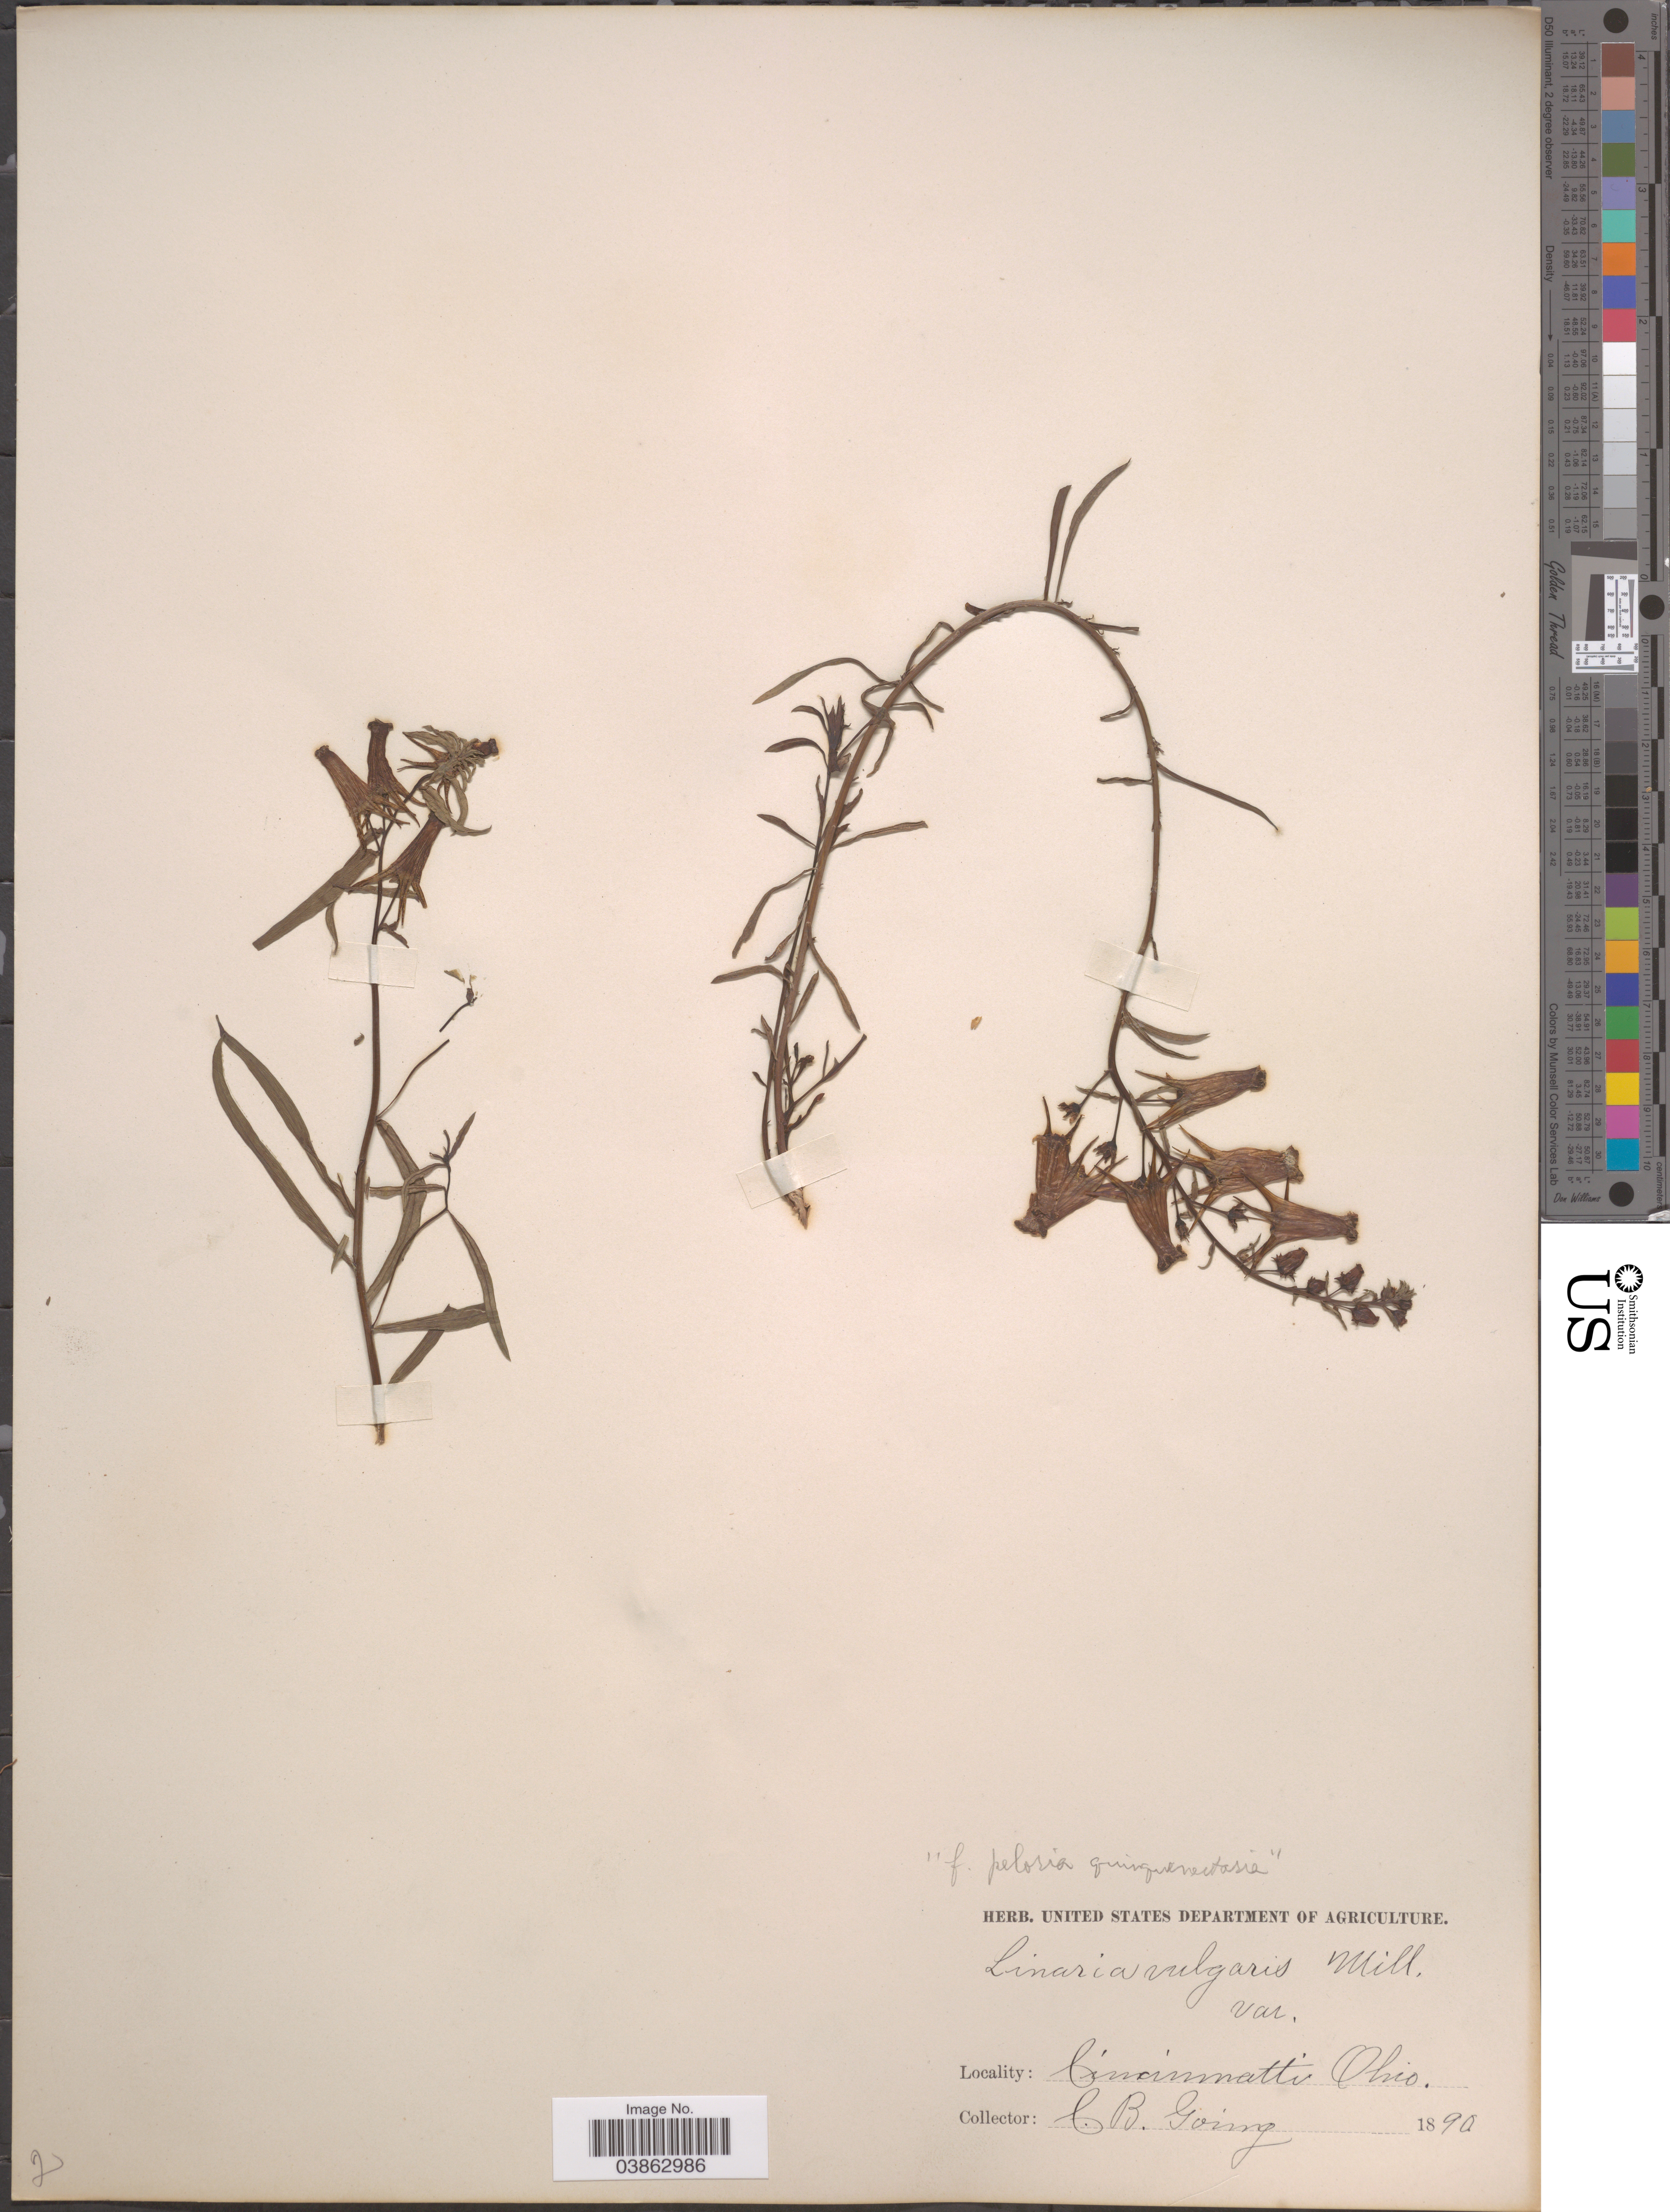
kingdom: Plantae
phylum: Tracheophyta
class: Magnoliopsida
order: Lamiales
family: Plantaginaceae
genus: Linaria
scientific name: Linaria vulgaris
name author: Mill.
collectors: C. Going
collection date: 1890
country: United States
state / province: Ohio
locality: Cincinnati.